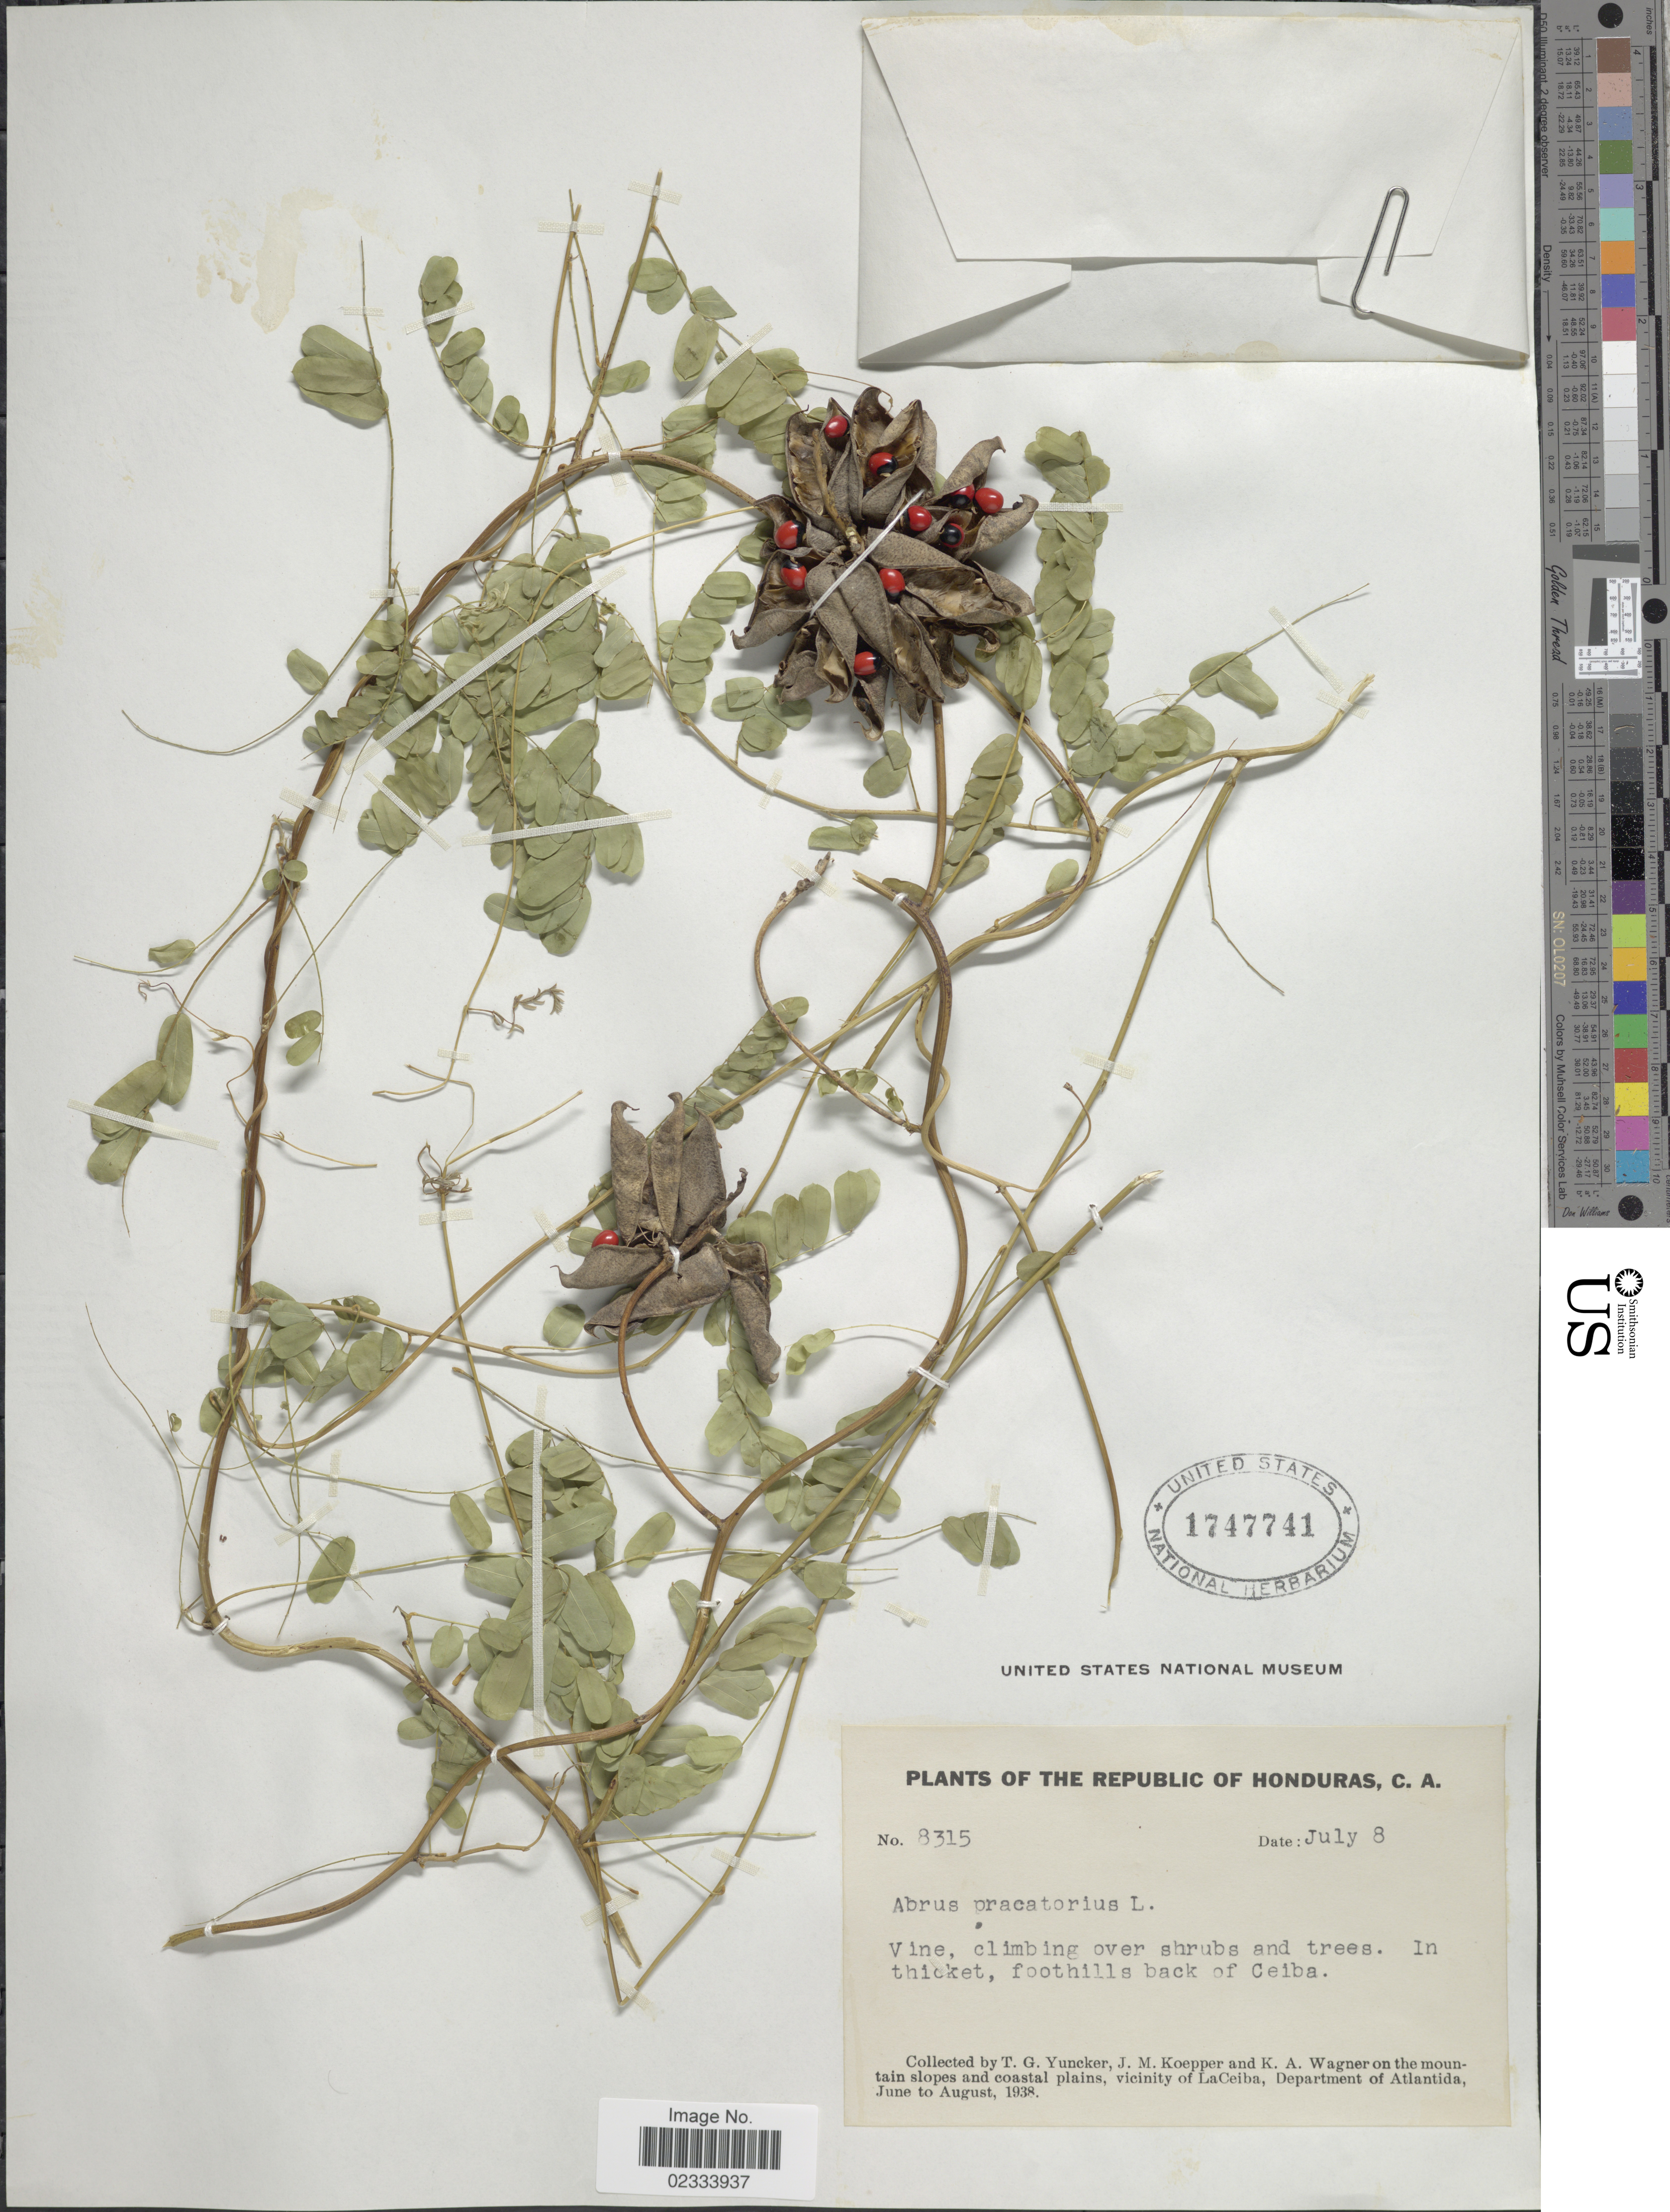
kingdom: Plantae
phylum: Tracheophyta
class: Magnoliopsida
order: Fabales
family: Fabaceae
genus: Abrus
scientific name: Abrus precatorius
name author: L.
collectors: T. G. Yuncker, J. M. Koepper & K. A. Wagner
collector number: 8315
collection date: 1938-07-08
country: Honduras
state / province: Atlántida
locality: Repubic of Honduras, vine, back of Ceiba, on the mountain slopes and coastal plains, vicinity of LaCeiba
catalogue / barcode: US 1747741